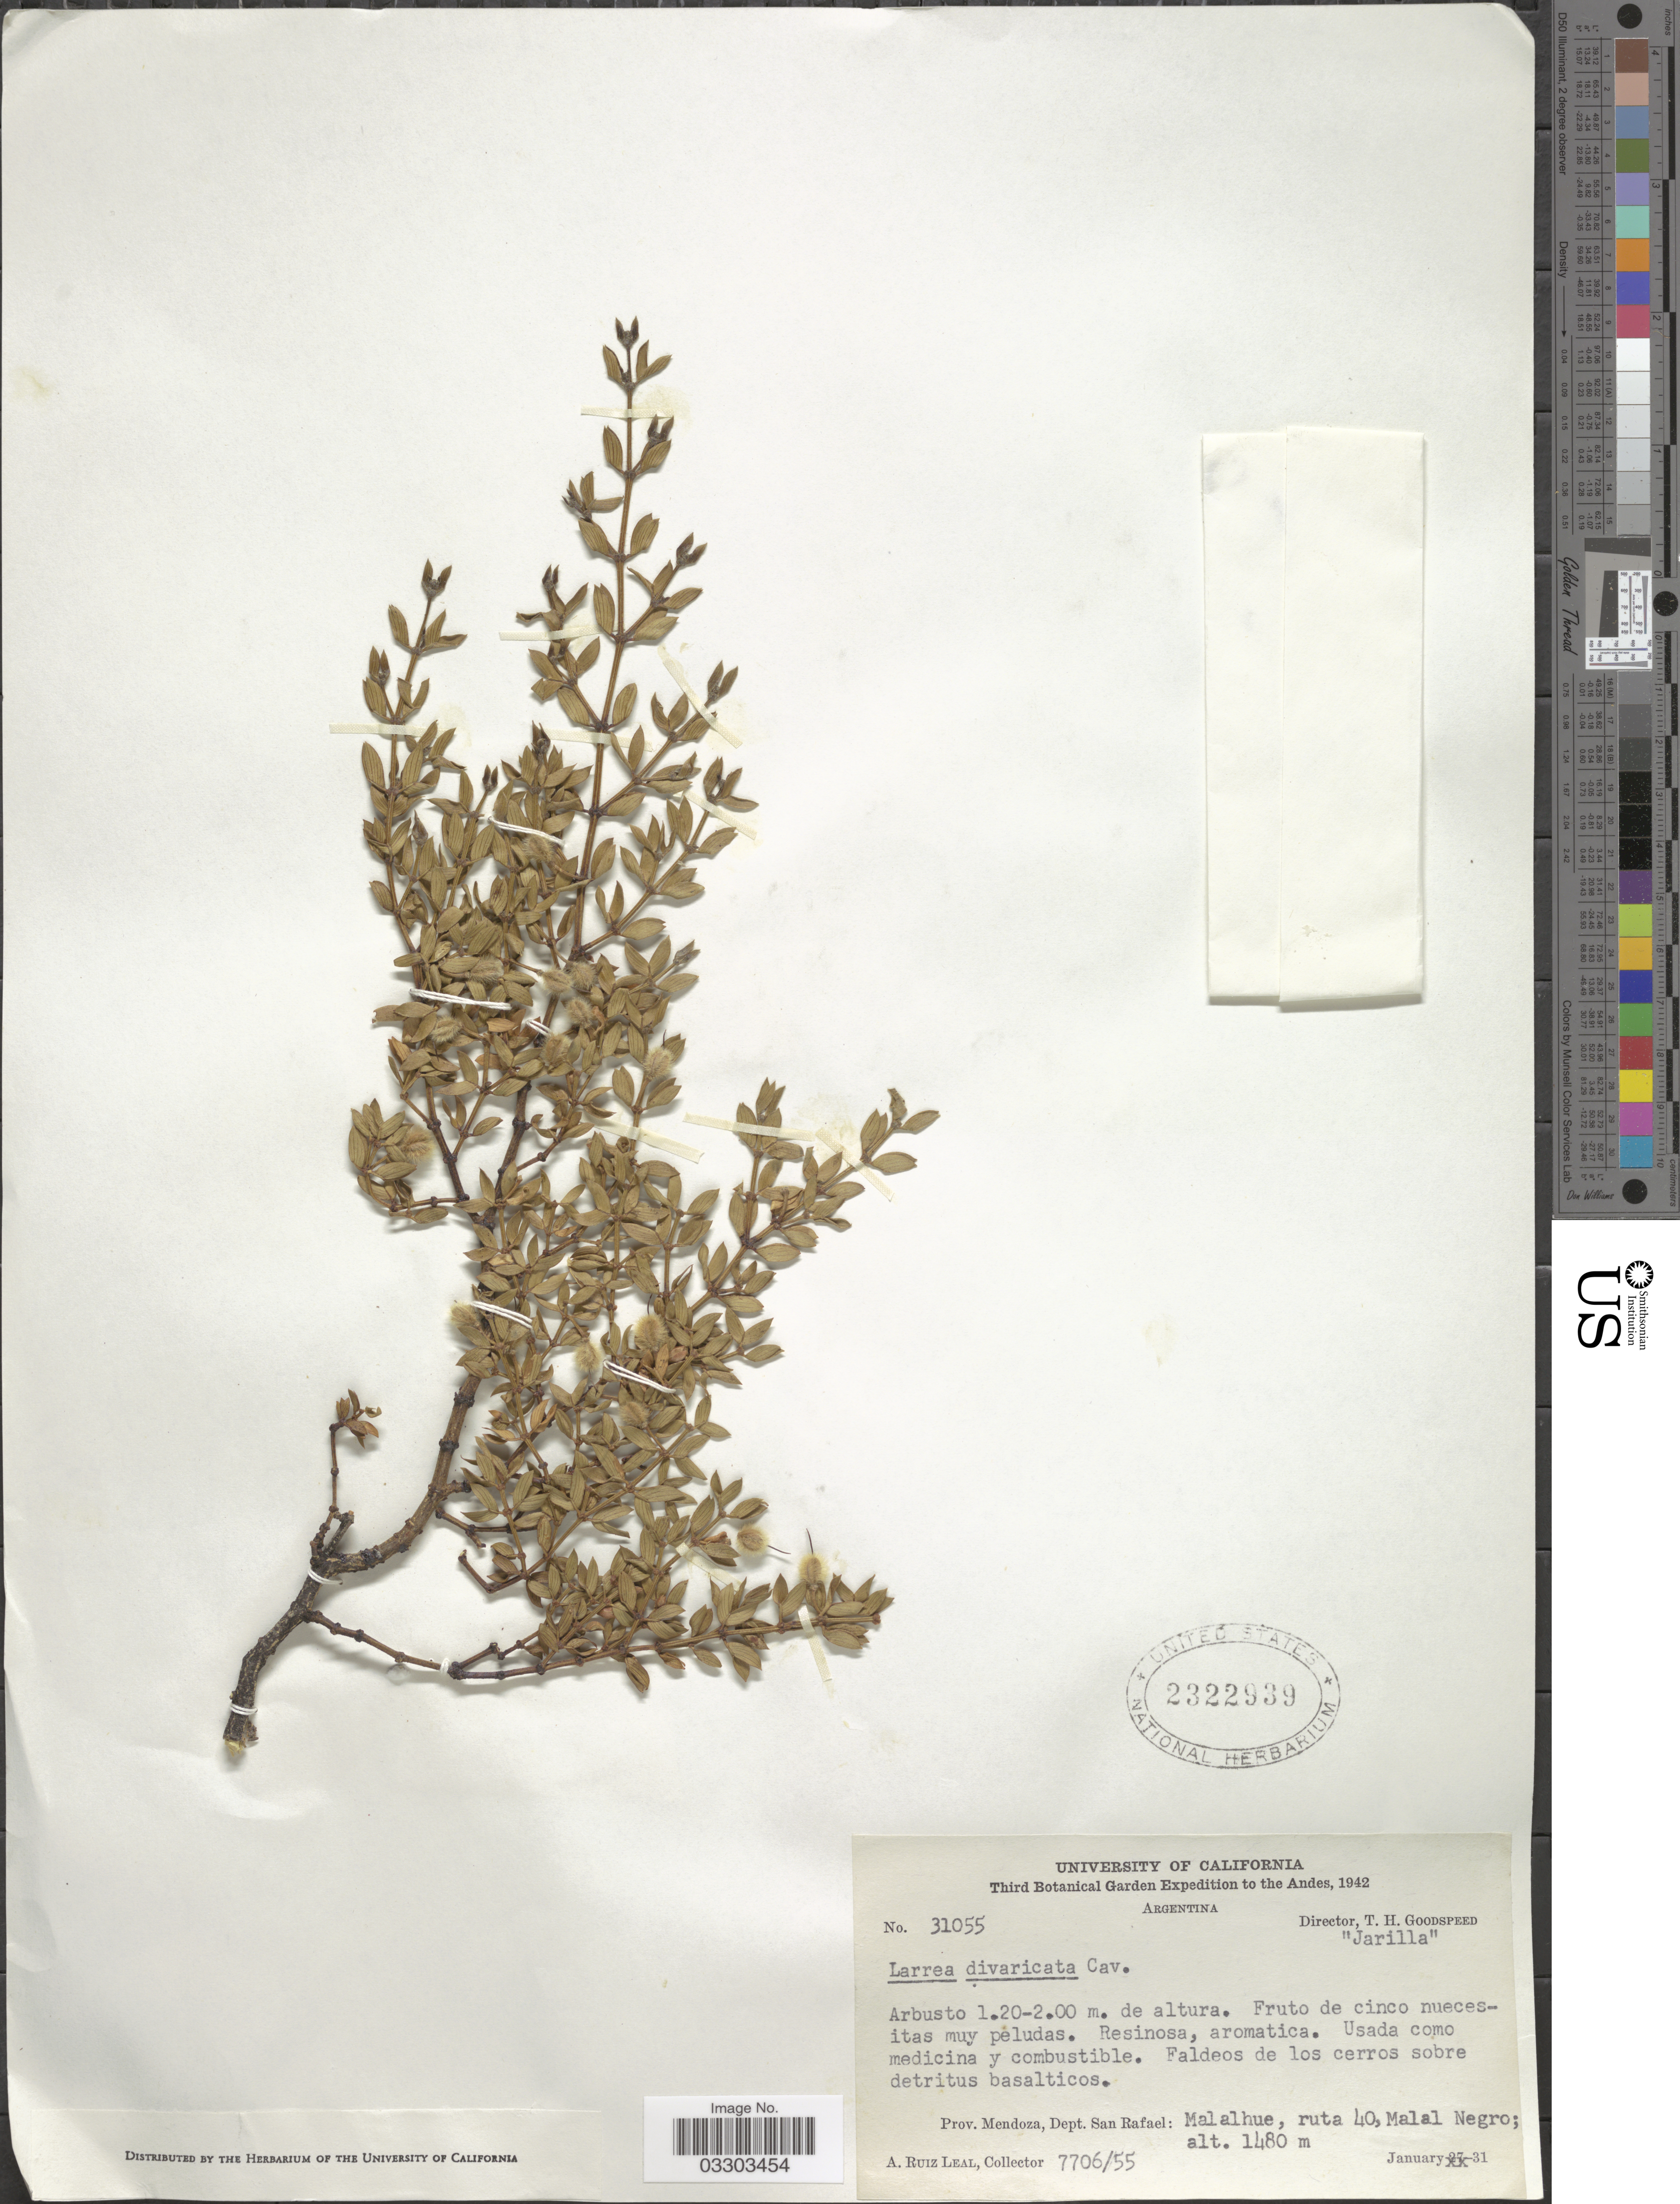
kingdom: Plantae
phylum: Tracheophyta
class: Magnoliopsida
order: Zygophyllales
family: Zygophyllaceae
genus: Larrea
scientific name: Larrea divaricata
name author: Cav.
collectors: A. Ruiz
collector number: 7706/55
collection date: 1942-01-31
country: Argentina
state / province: Mendoza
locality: Andes. Dept. San Rafael: Malalhue, ruta 40, Malal Negro.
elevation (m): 1480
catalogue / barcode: US 2322939